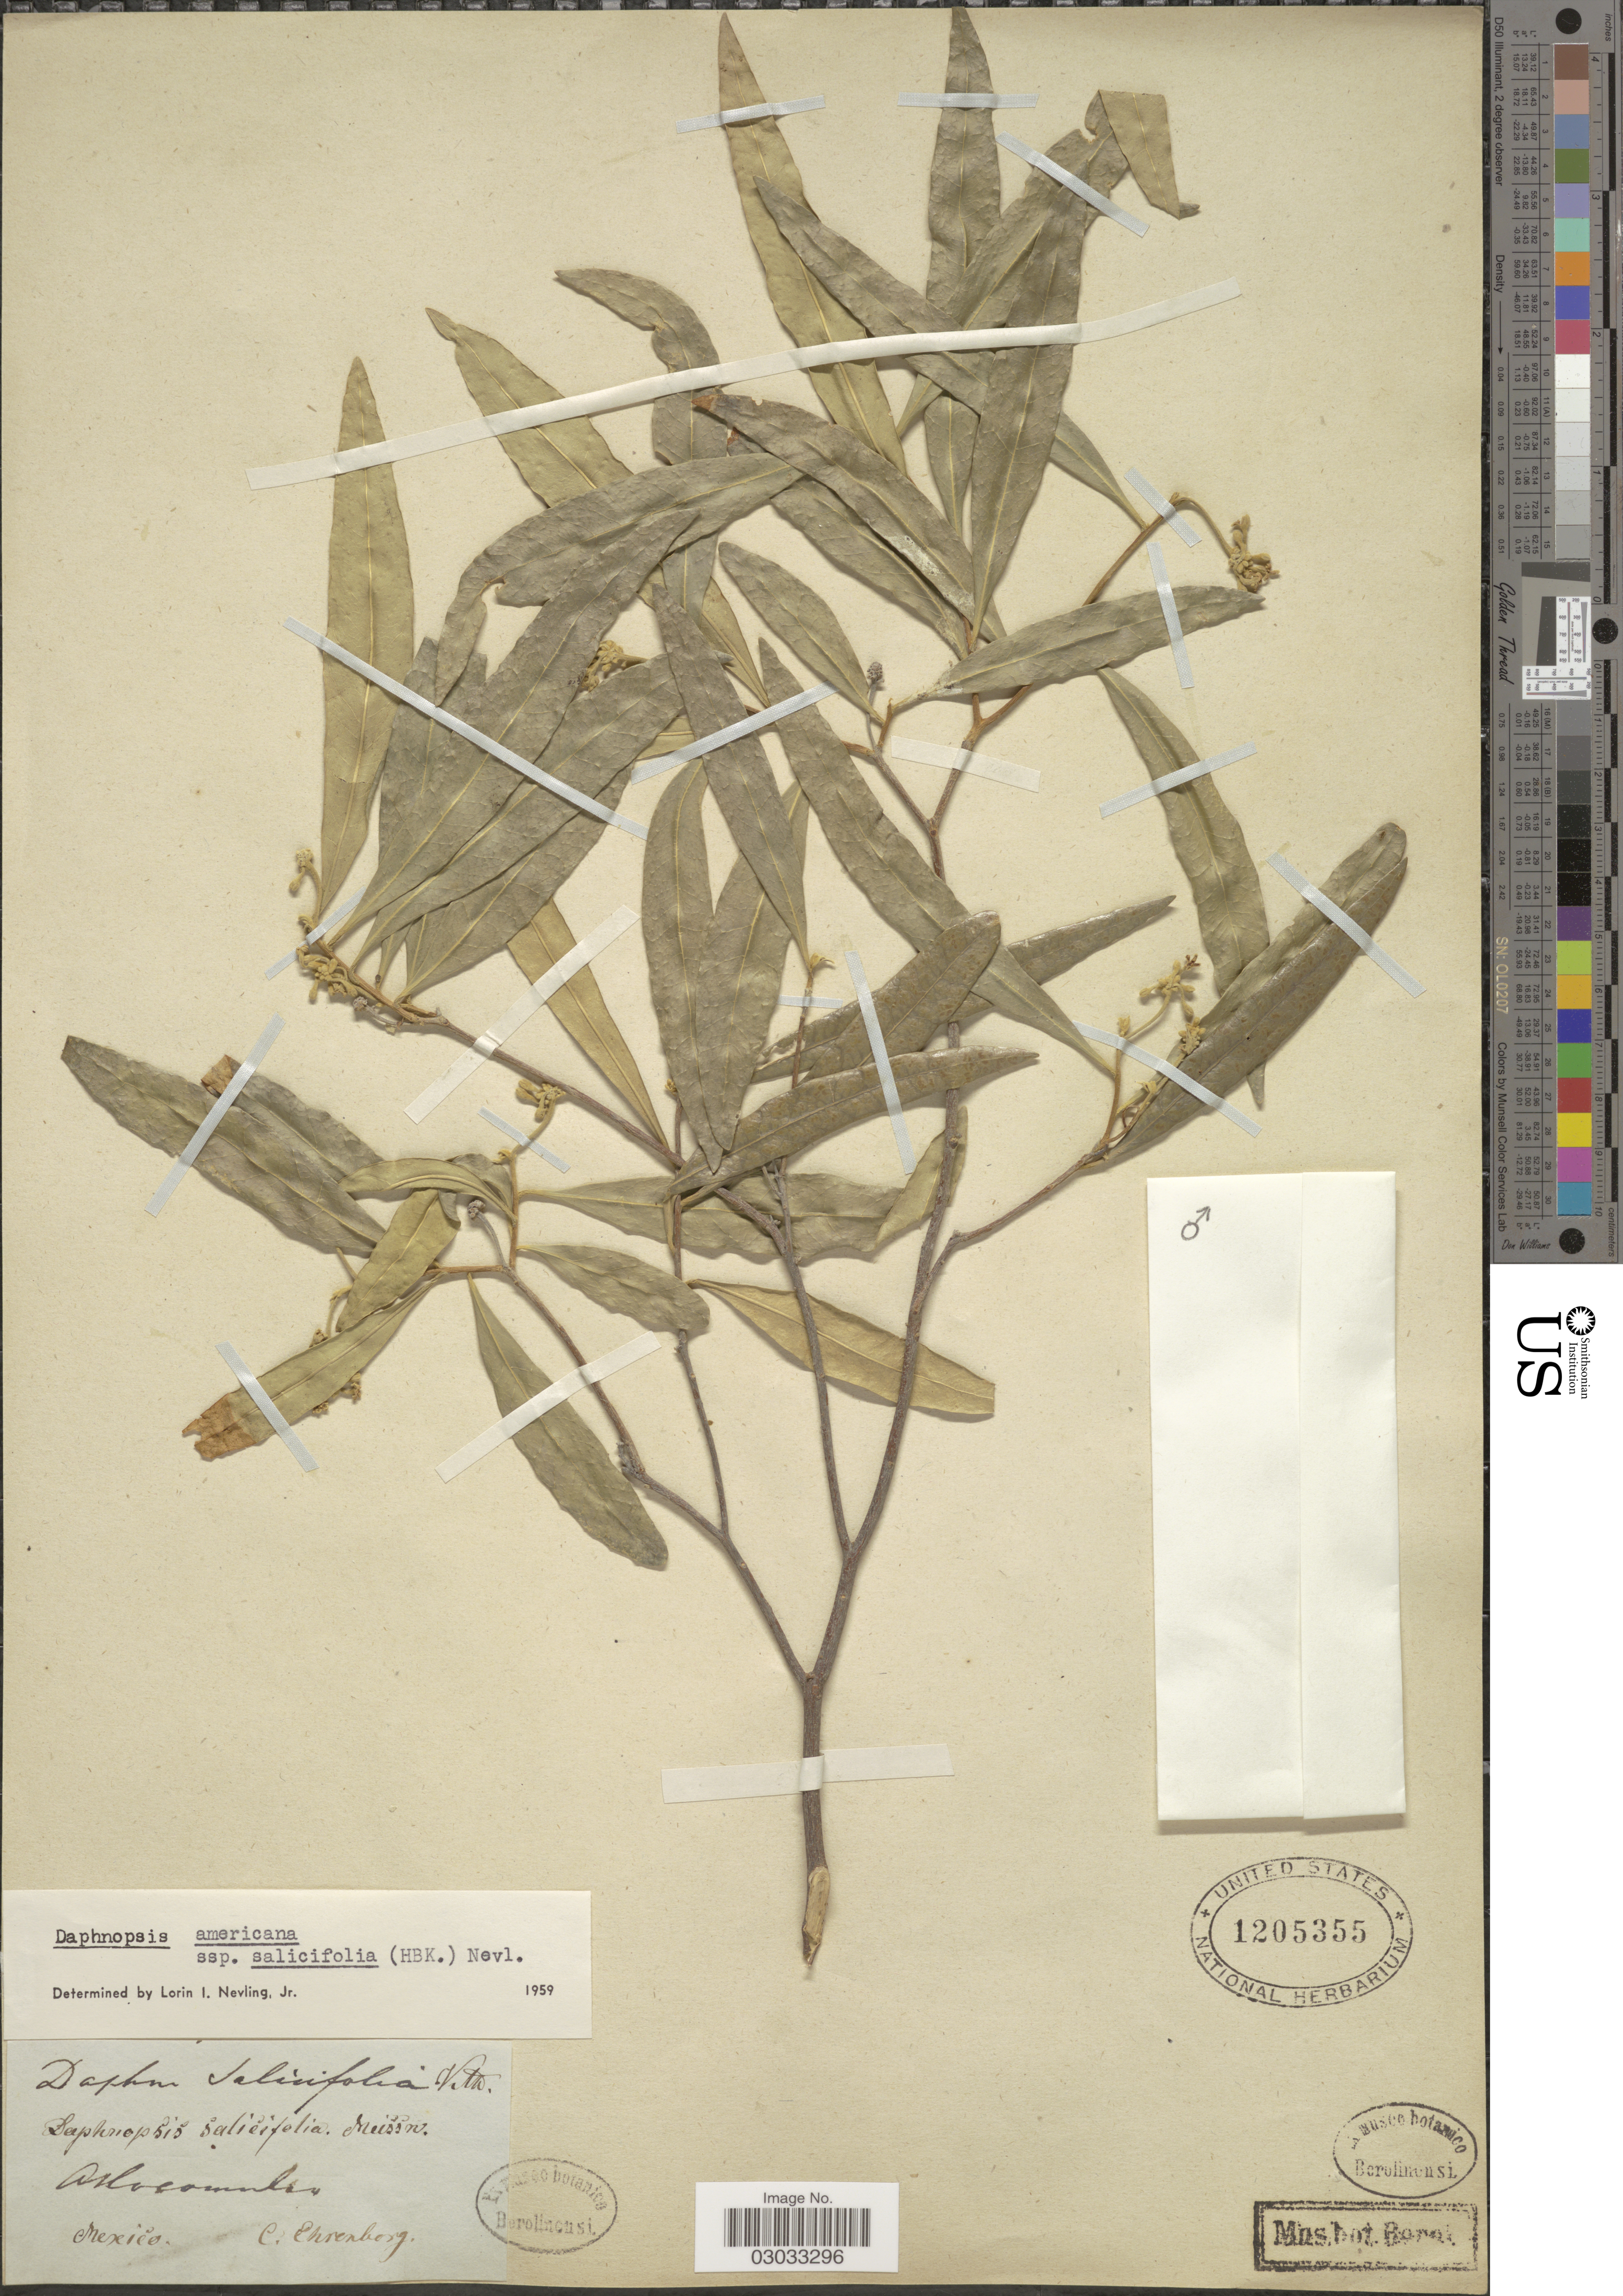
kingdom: Plantae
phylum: Tracheophyta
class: Magnoliopsida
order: Malvales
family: Thymelaeaceae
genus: Daphnopsis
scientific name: Daphnopsis americana subsp. salicifolia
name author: Nevling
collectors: C. G. Ehrenberg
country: Mexico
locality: Atlacomulco.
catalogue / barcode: US 1205355